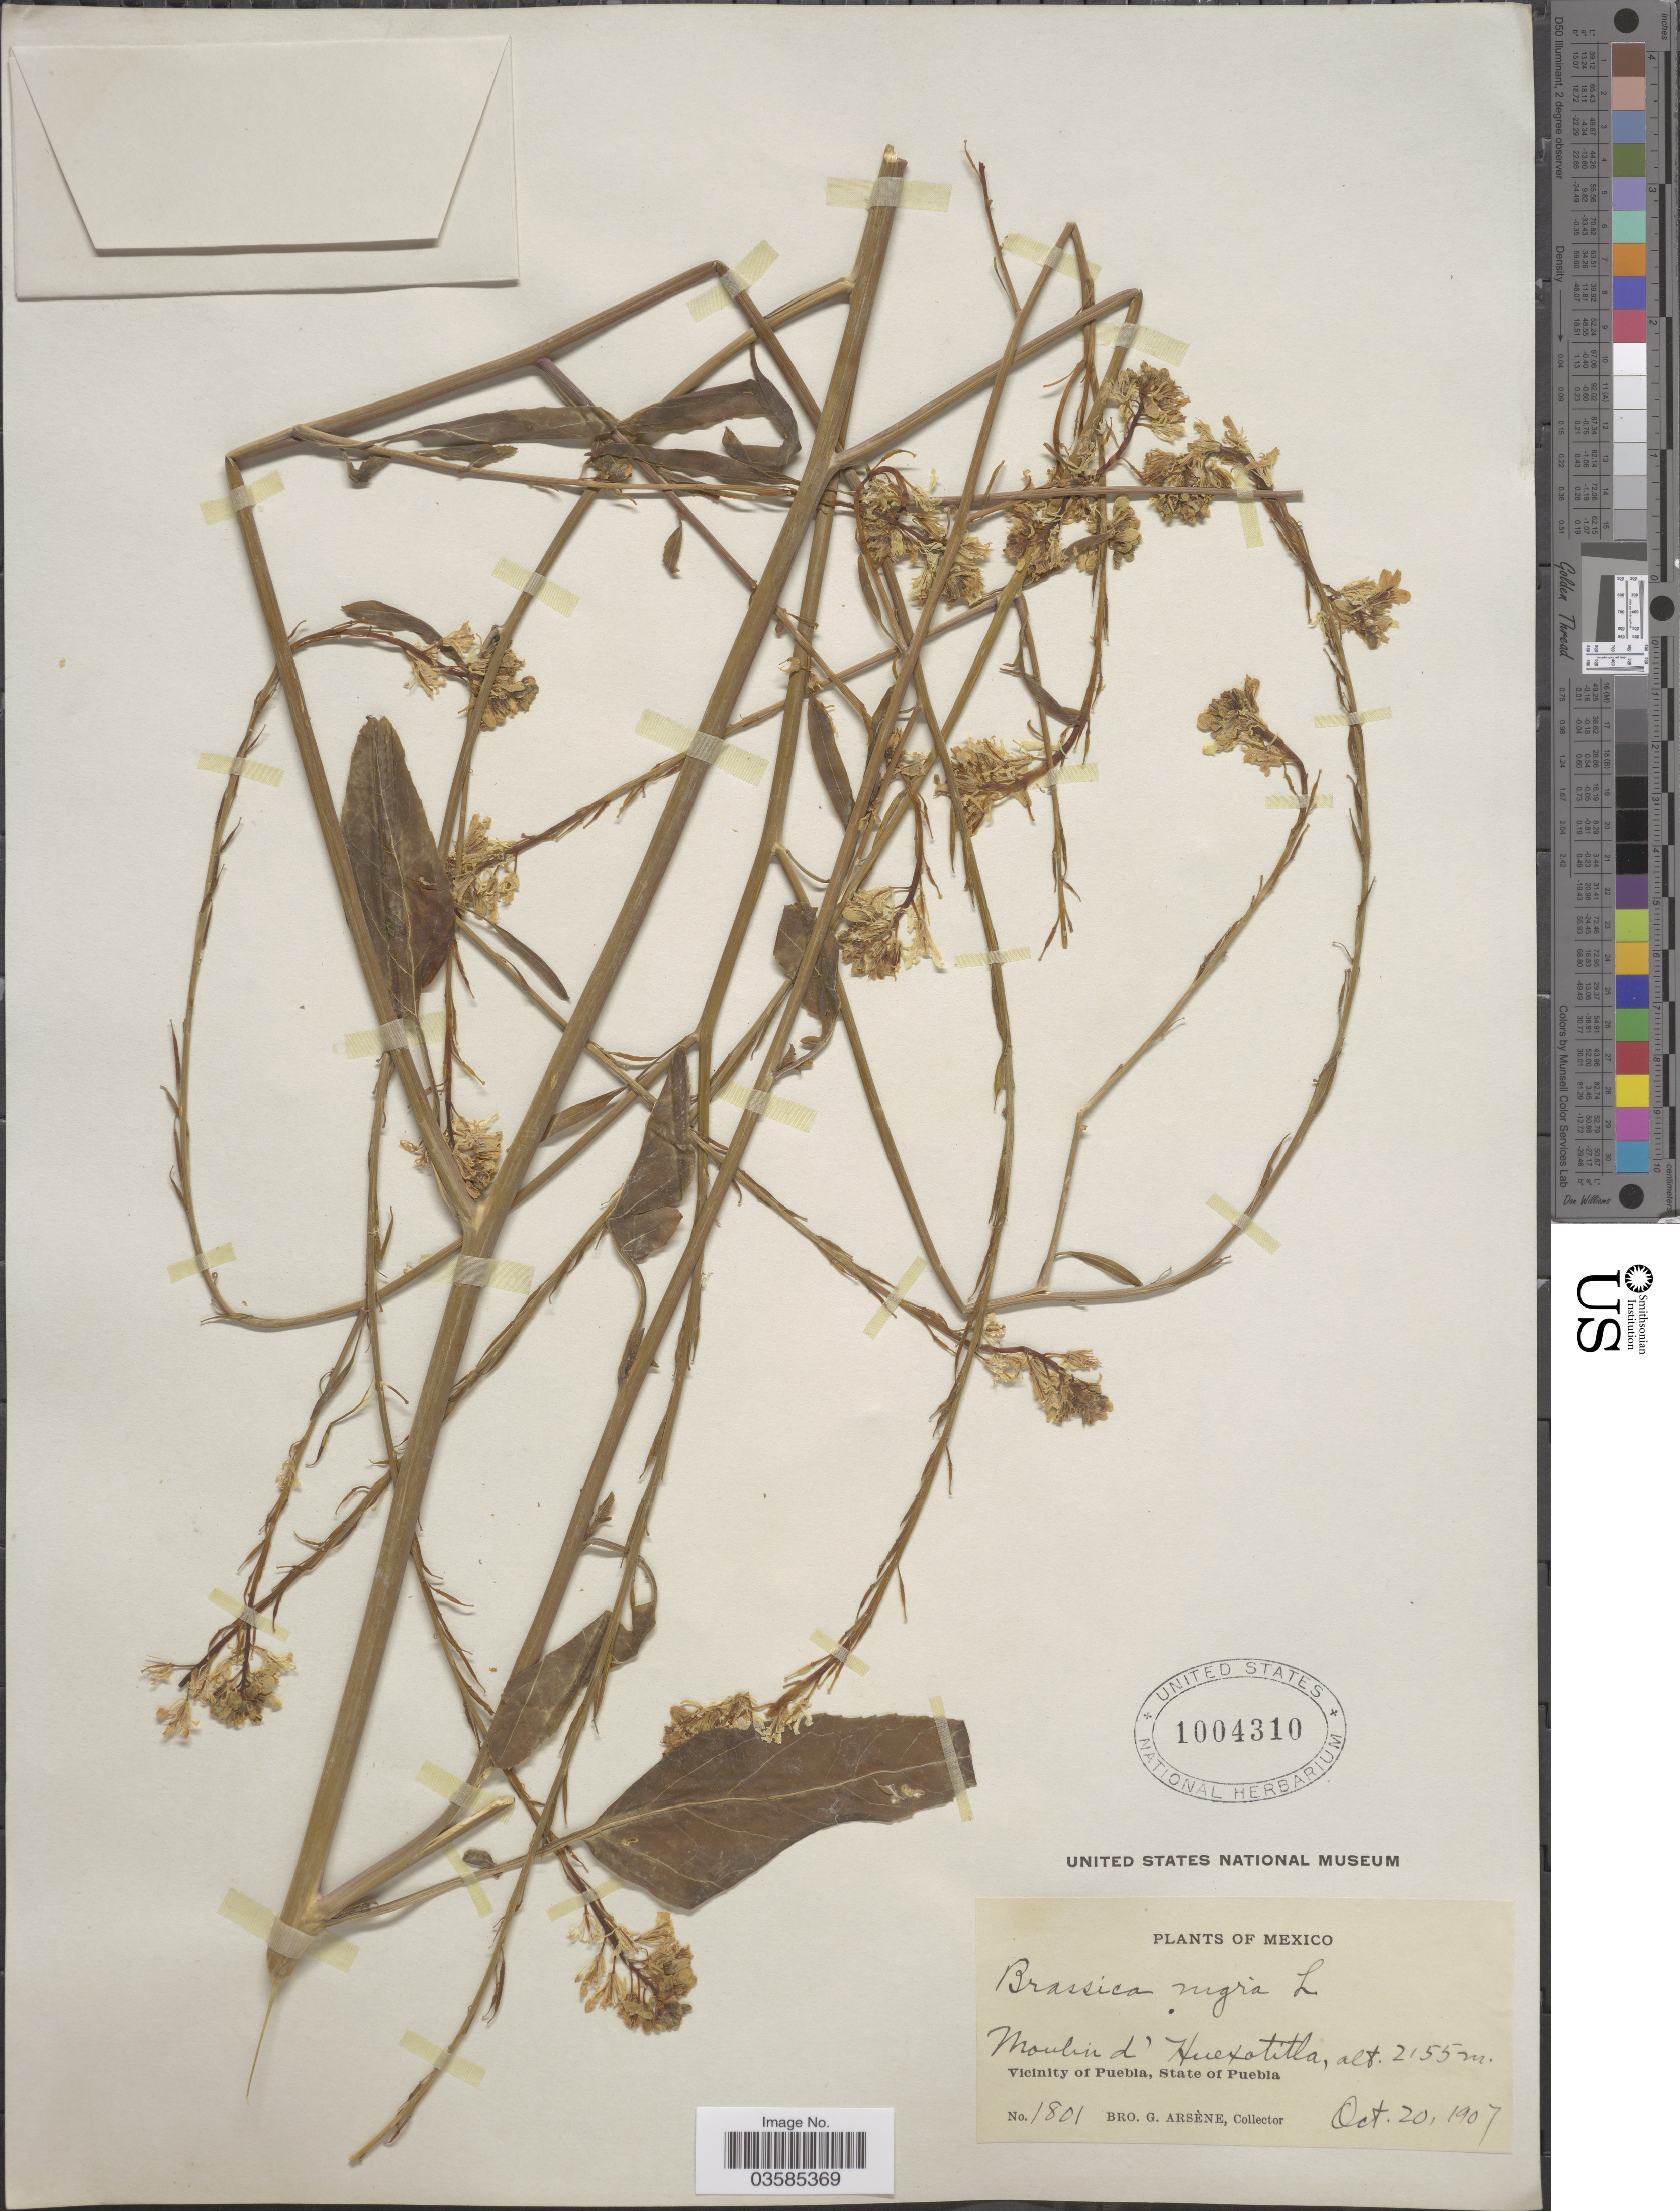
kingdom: Plantae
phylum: Tracheophyta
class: Magnoliopsida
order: Brassicales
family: Brassicaceae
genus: Brassica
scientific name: Brassica nigra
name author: (L.) W.D.J. Koch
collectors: Bro. G. Arsène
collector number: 1801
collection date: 1907-10-20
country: Mexico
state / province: Puebla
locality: Moulin d'Huexotitla. Vicinity of Puebla.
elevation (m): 2155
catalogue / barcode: US 1004310